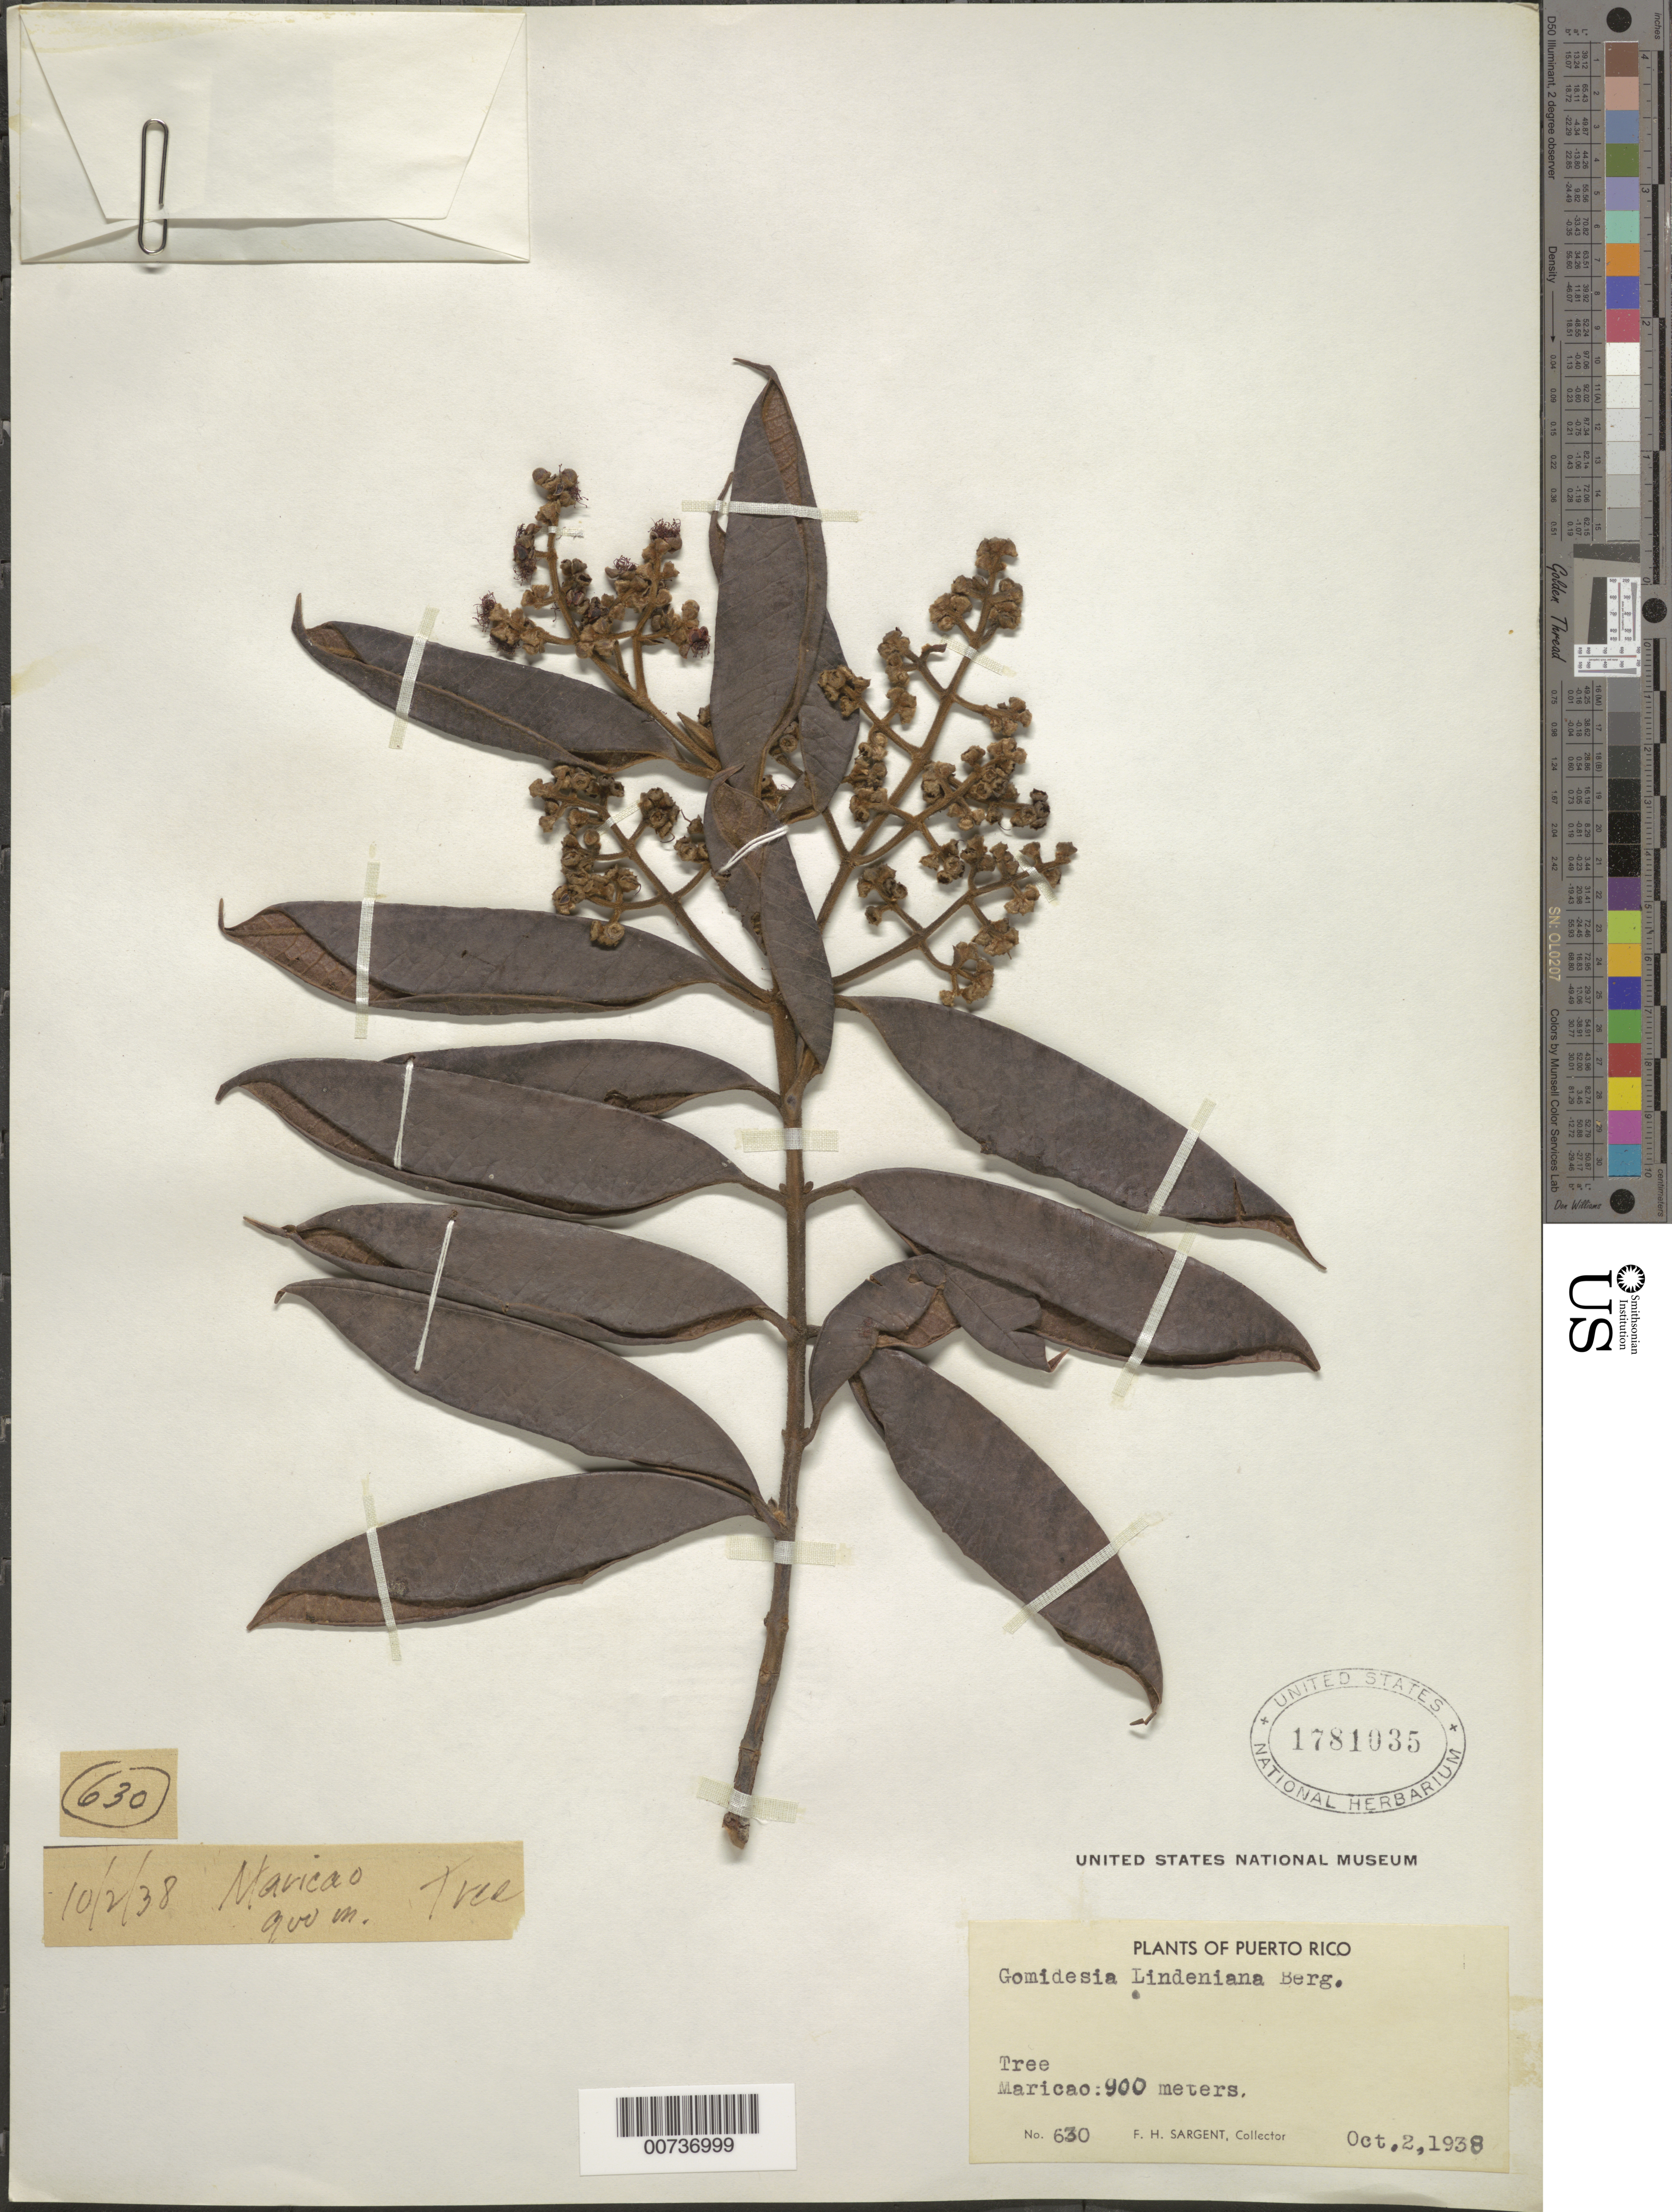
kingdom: Plantae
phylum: Tracheophyta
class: Magnoliopsida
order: Myrtales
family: Myrtaceae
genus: Myrcia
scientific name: Myrcia fenzliana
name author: O. Berg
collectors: F. H. Sargent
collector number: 630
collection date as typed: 02 Oct 1938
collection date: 1938-10-02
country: Puerto Rico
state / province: Maricao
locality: Maricao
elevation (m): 900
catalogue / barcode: US 1781035